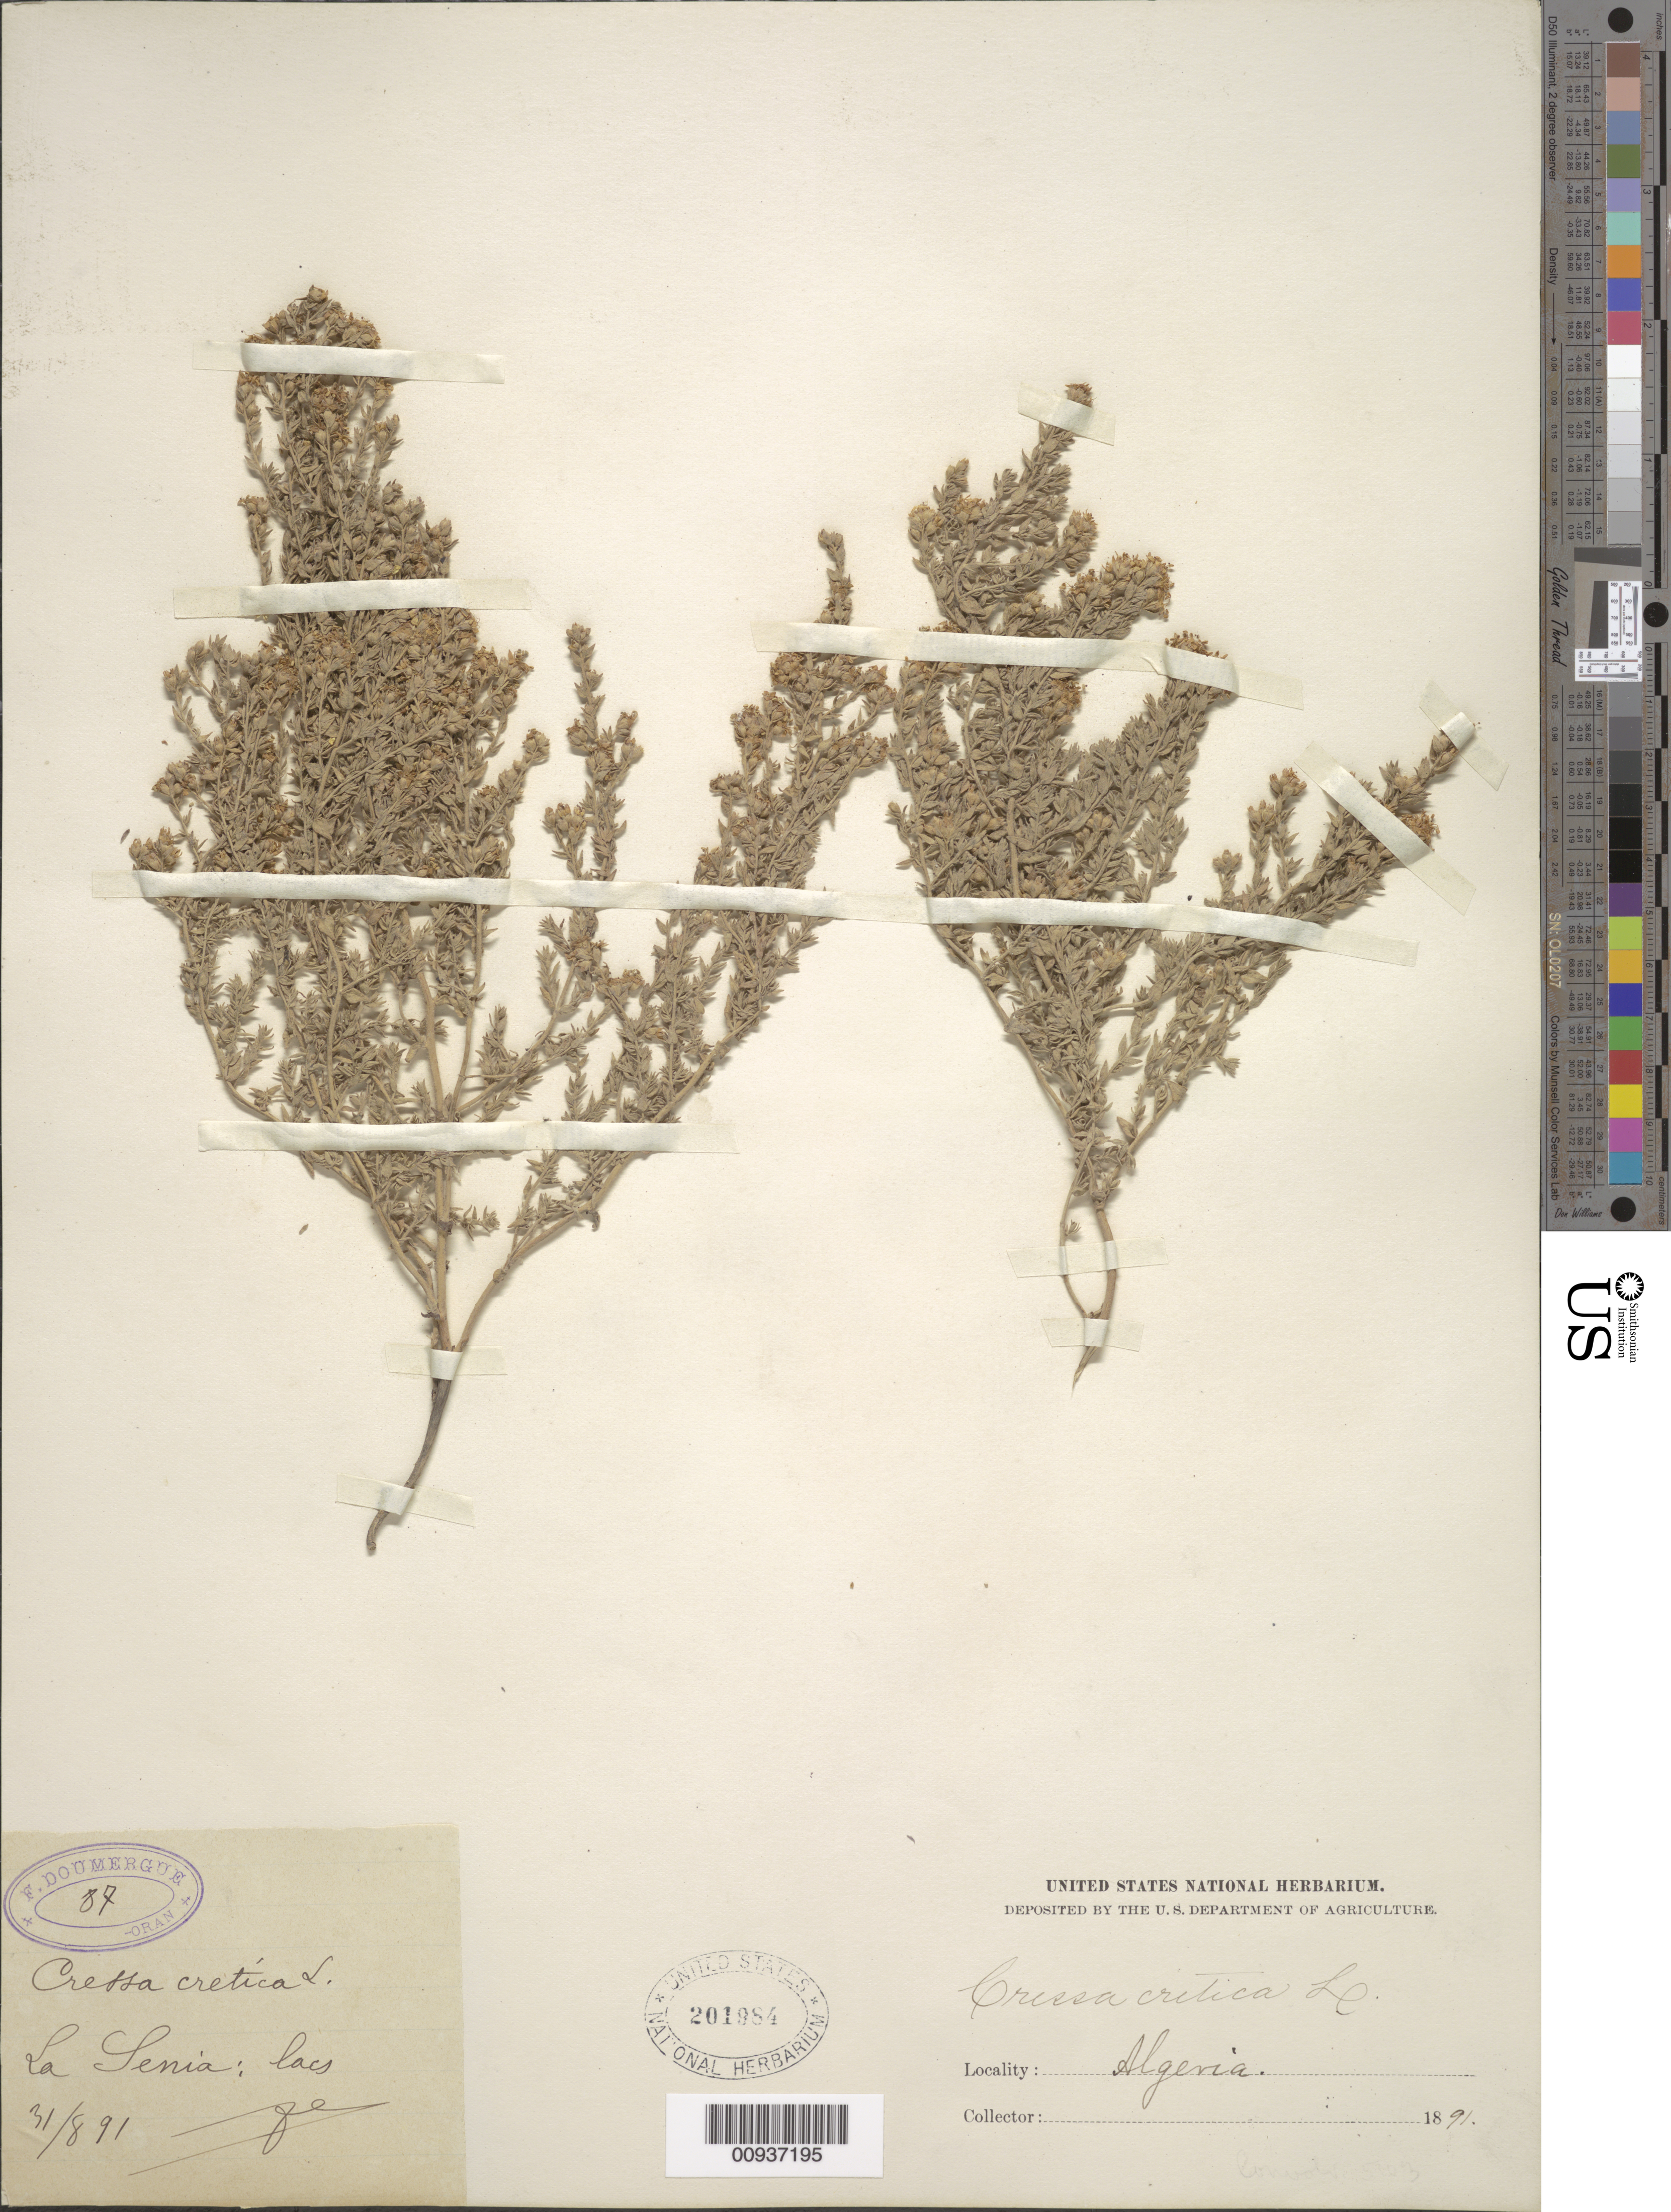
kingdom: Plantae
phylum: Tracheophyta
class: Magnoliopsida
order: Solanales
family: Convolvulaceae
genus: Cressa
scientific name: Cressa cretica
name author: L.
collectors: F. Doumergue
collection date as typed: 31 Aug 1891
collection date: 1891-08-31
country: Algeria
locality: La Lenia lais.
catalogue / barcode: US 201984